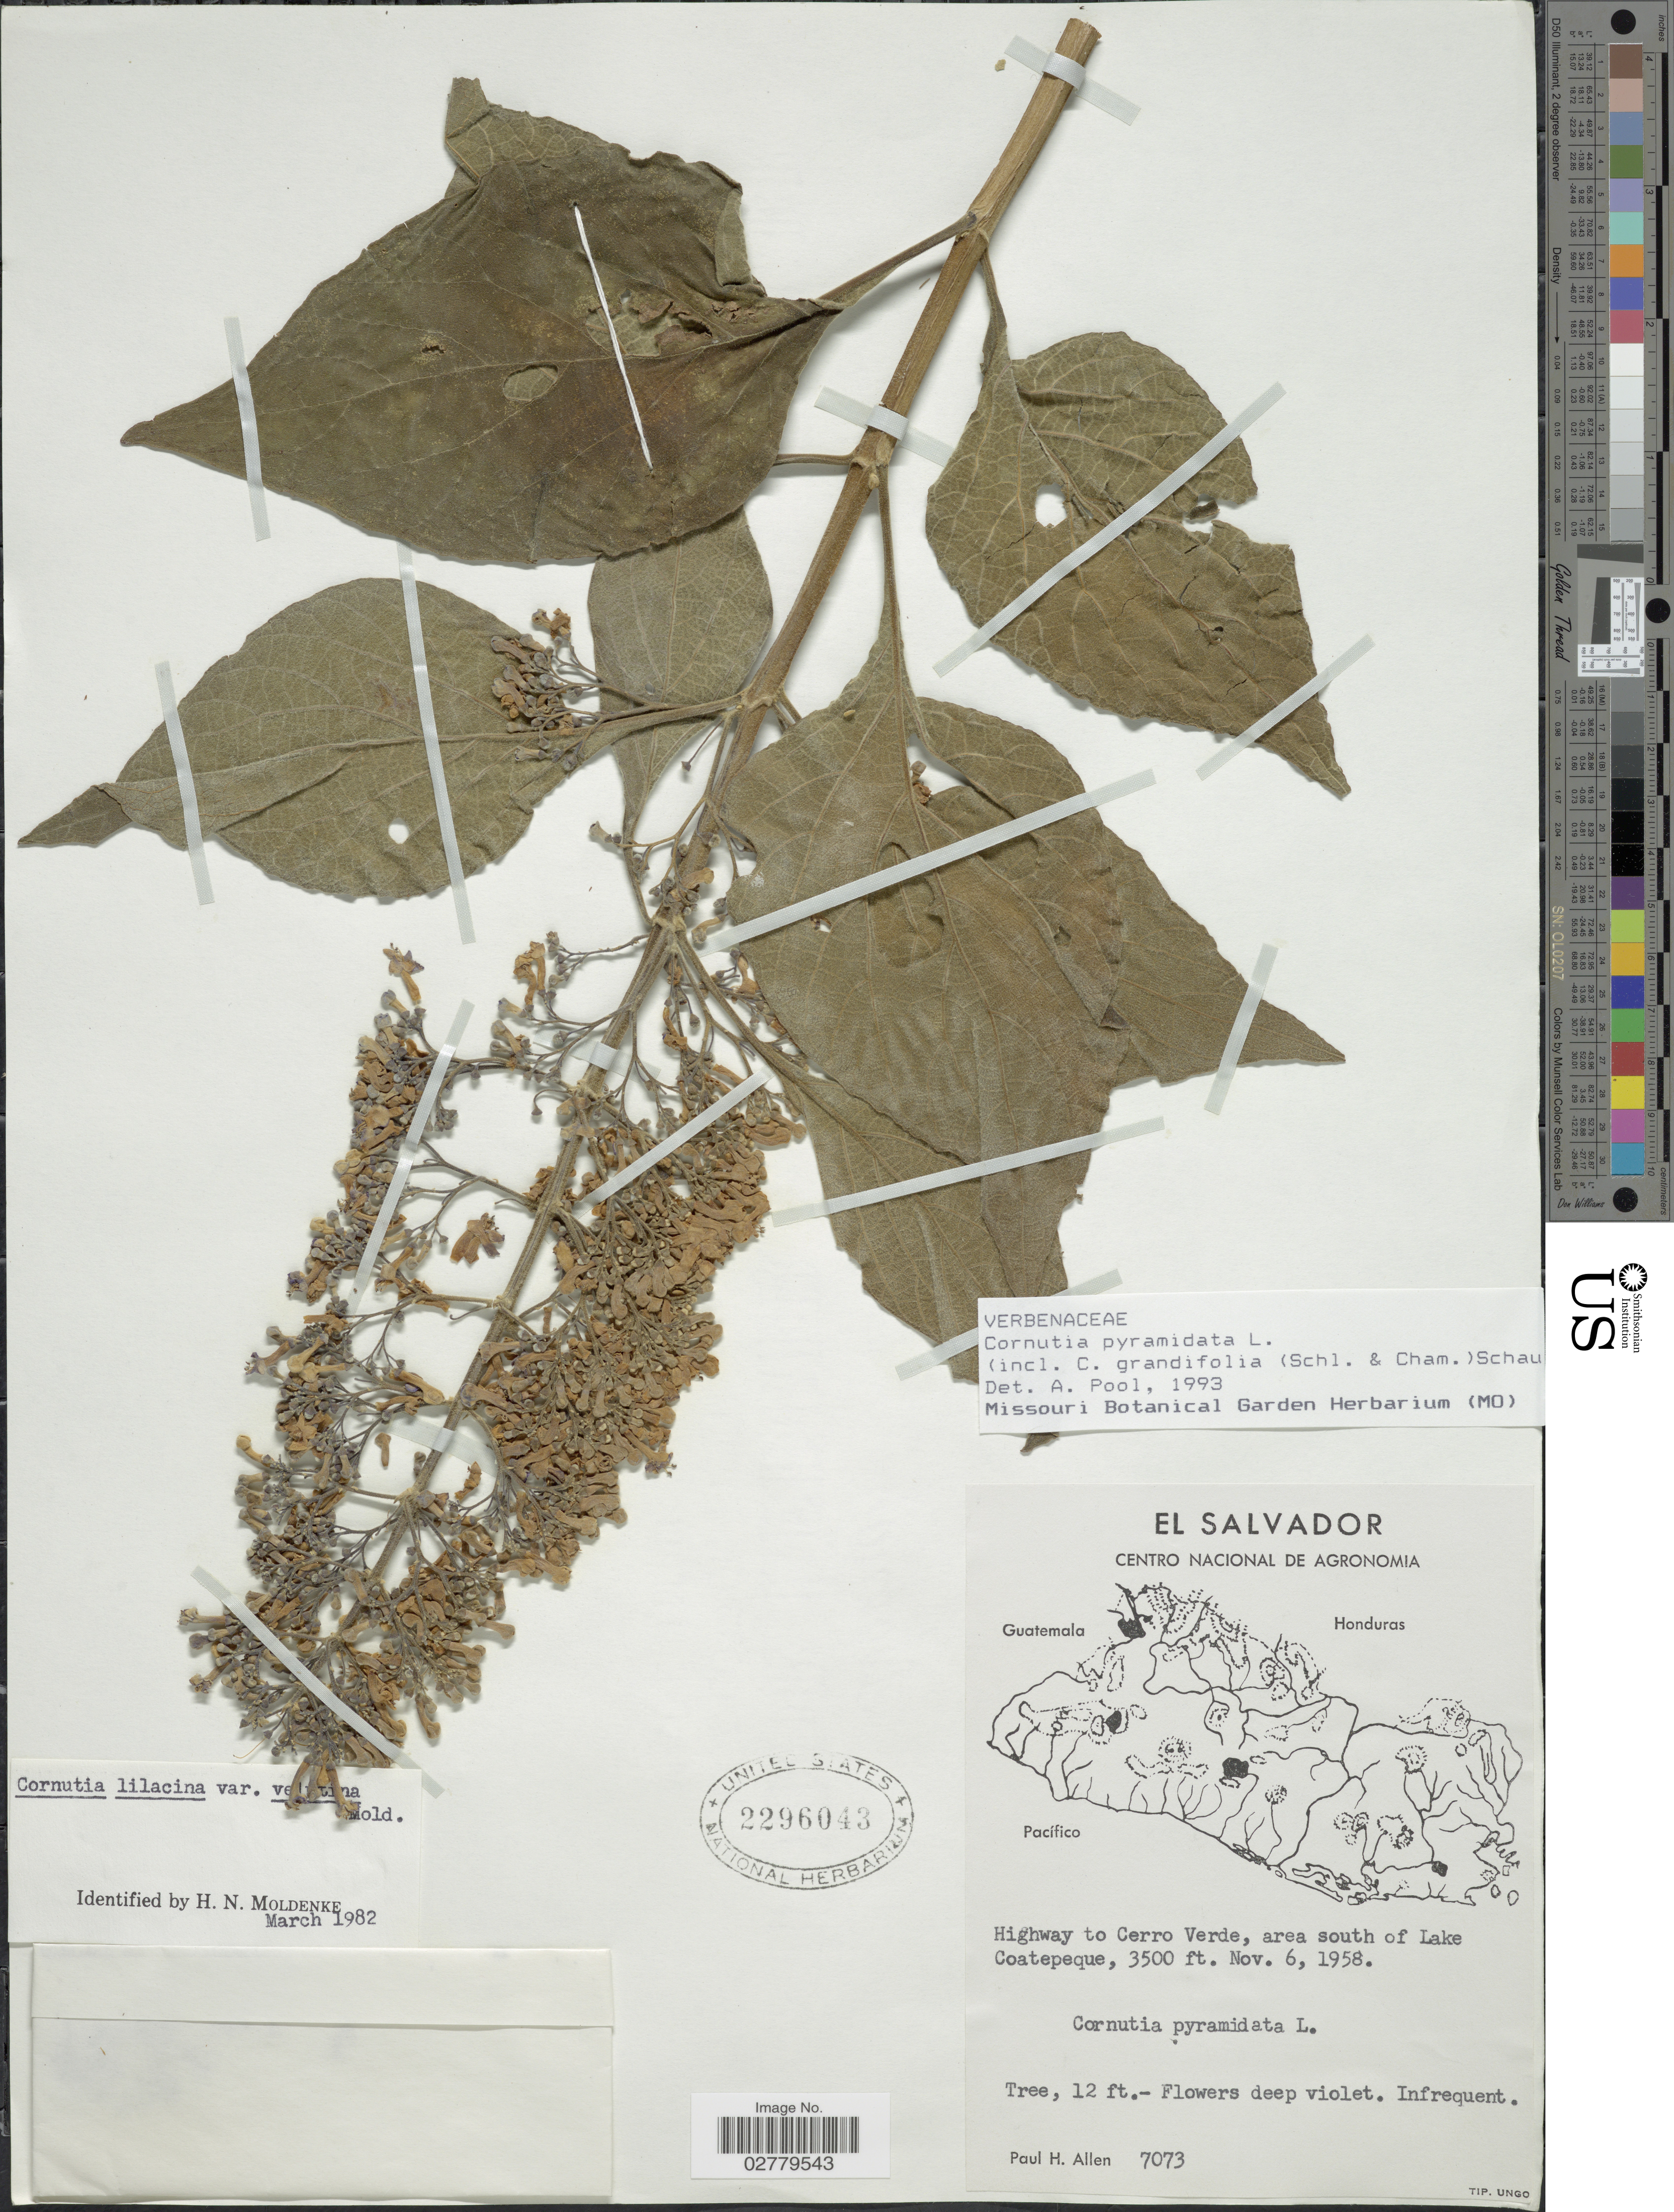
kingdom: Plantae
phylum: Tracheophyta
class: Magnoliopsida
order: Lamiales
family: Lamiaceae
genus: Cornutia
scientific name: Cornutia pyramidata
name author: L.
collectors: P. H. Allen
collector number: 7073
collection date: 1958-11-06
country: El Salvador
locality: Highway to Cerro Verde, area south of Lake Coatepeque.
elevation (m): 1067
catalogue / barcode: US 2296043